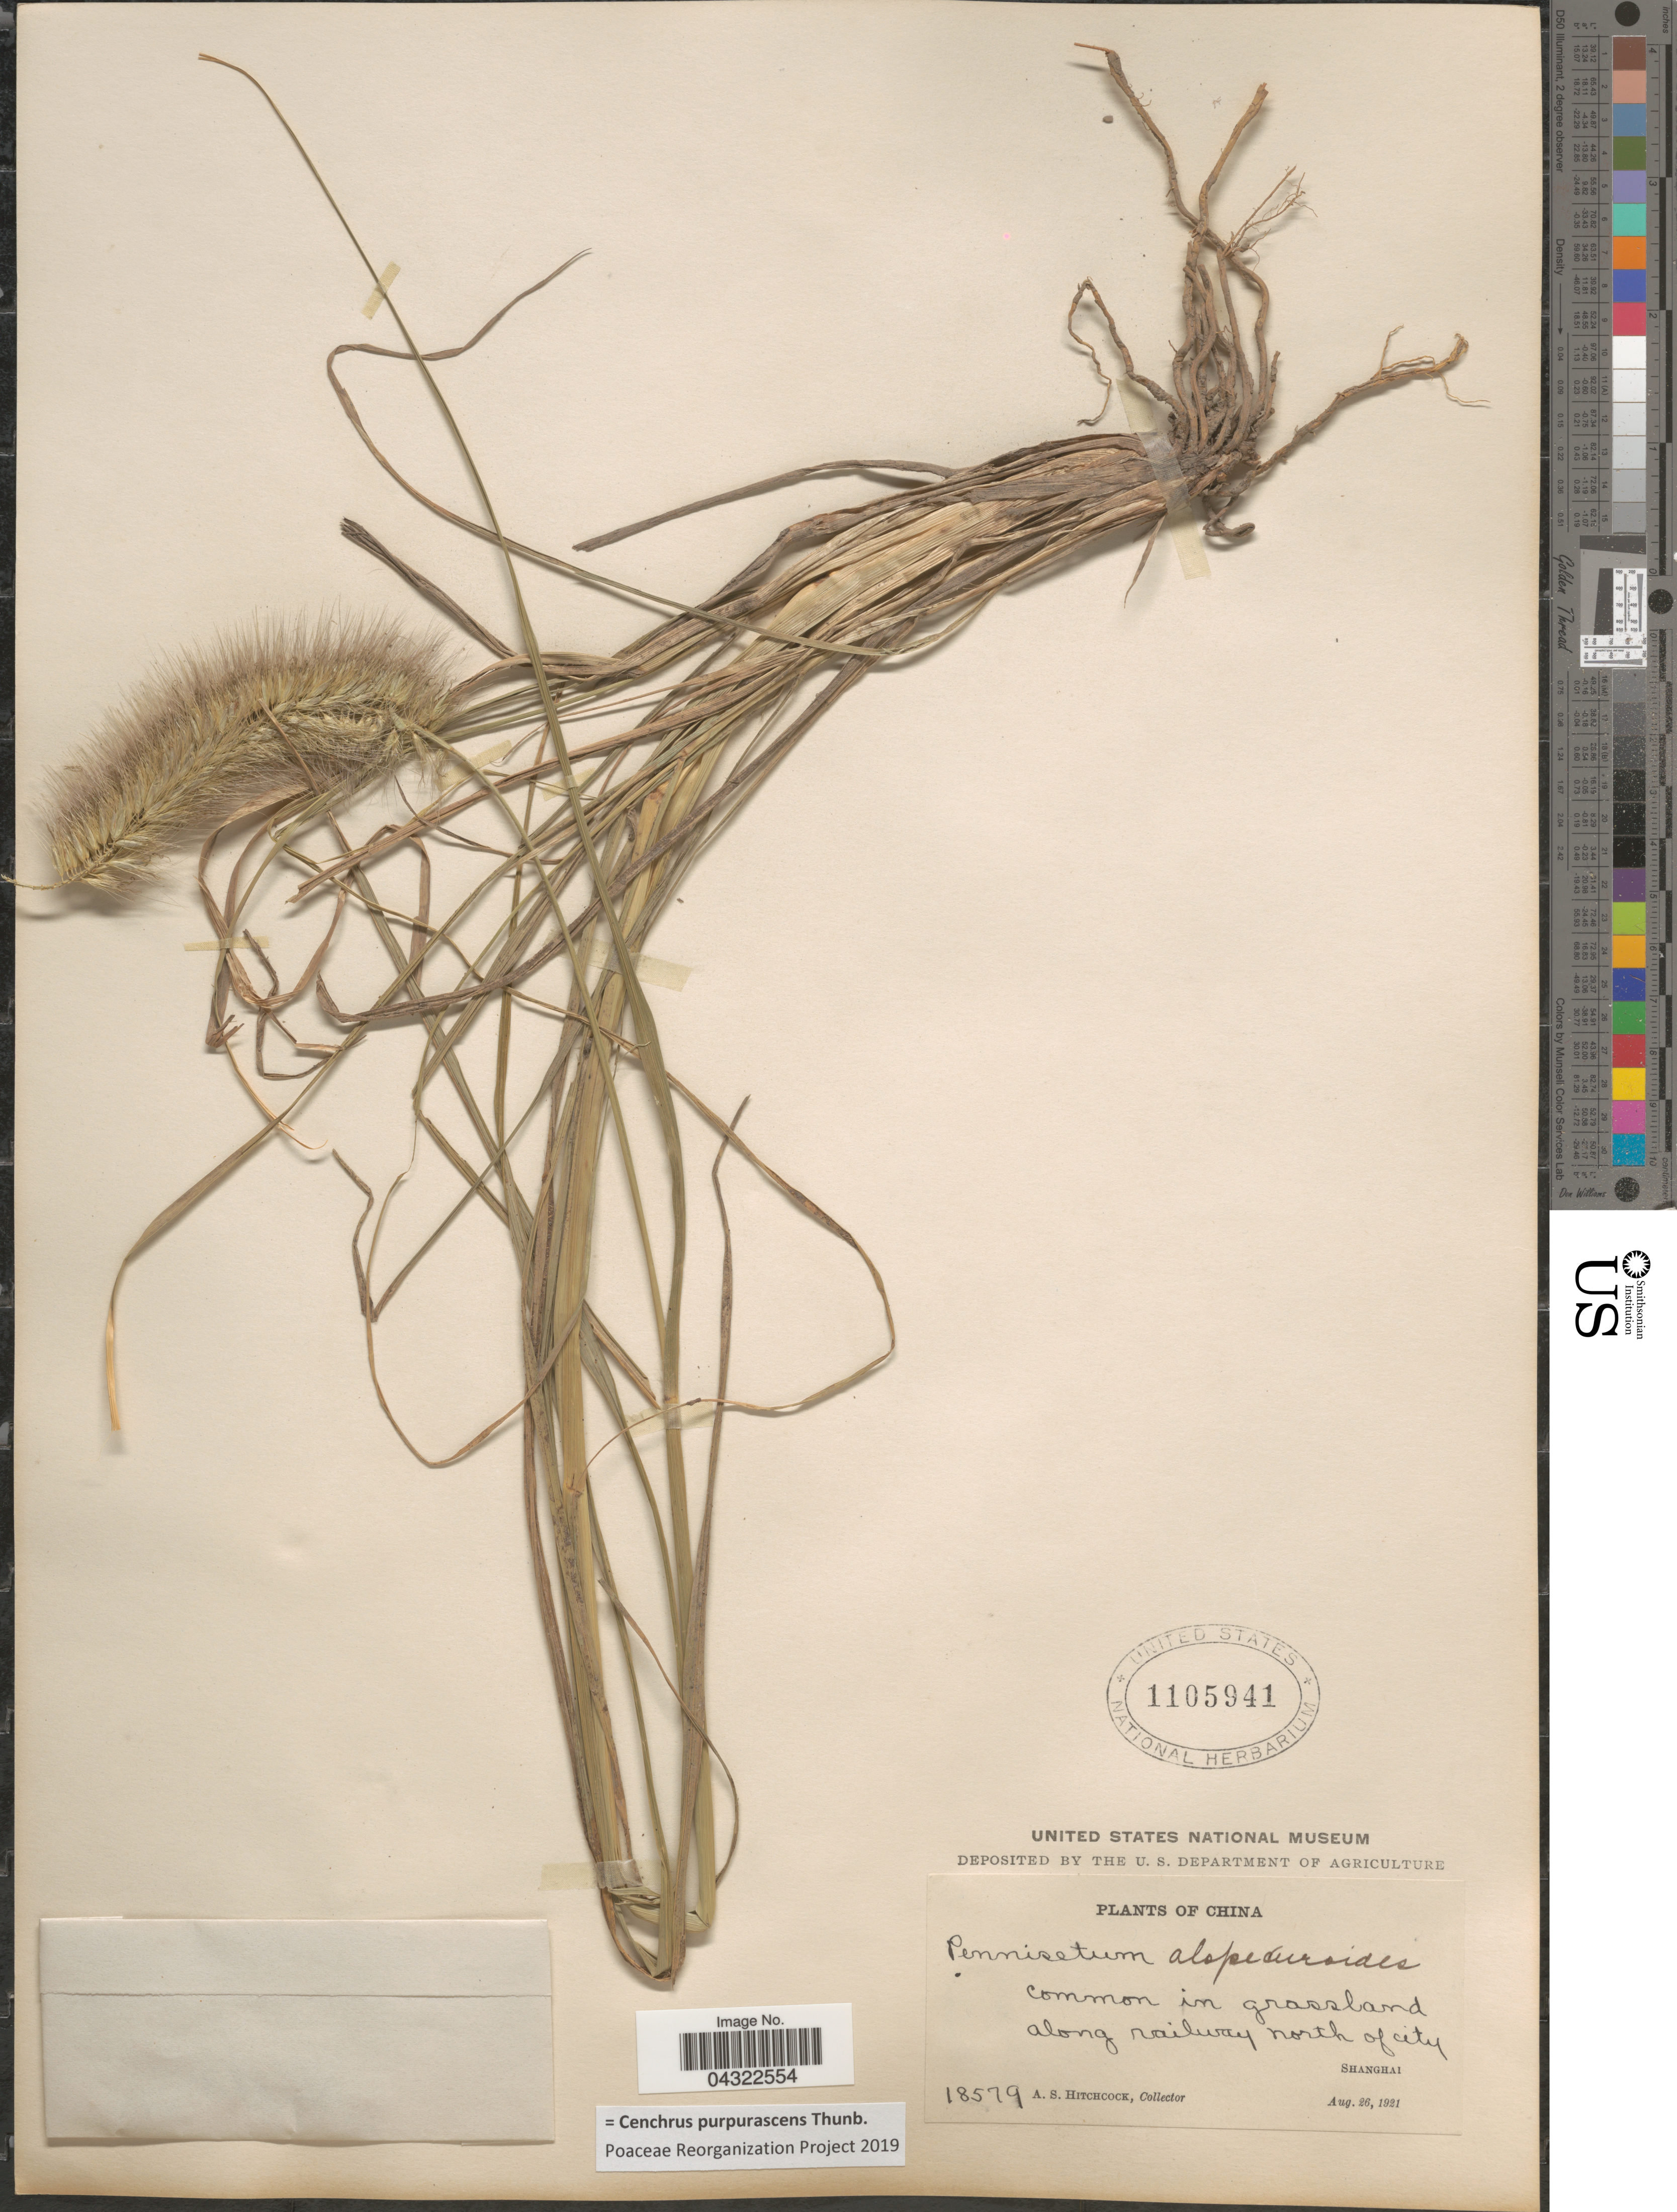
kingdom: Plantae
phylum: Tracheophyta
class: Liliopsida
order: Poales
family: Poaceae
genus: Cenchrus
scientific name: Cenchrus purpurascens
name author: Thunb.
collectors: A. S. Hitchcock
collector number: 18579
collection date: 1921-08-26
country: China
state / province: Shanghai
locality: Common in grassland along railway north of city. Shanghai.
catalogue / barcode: US 1105941